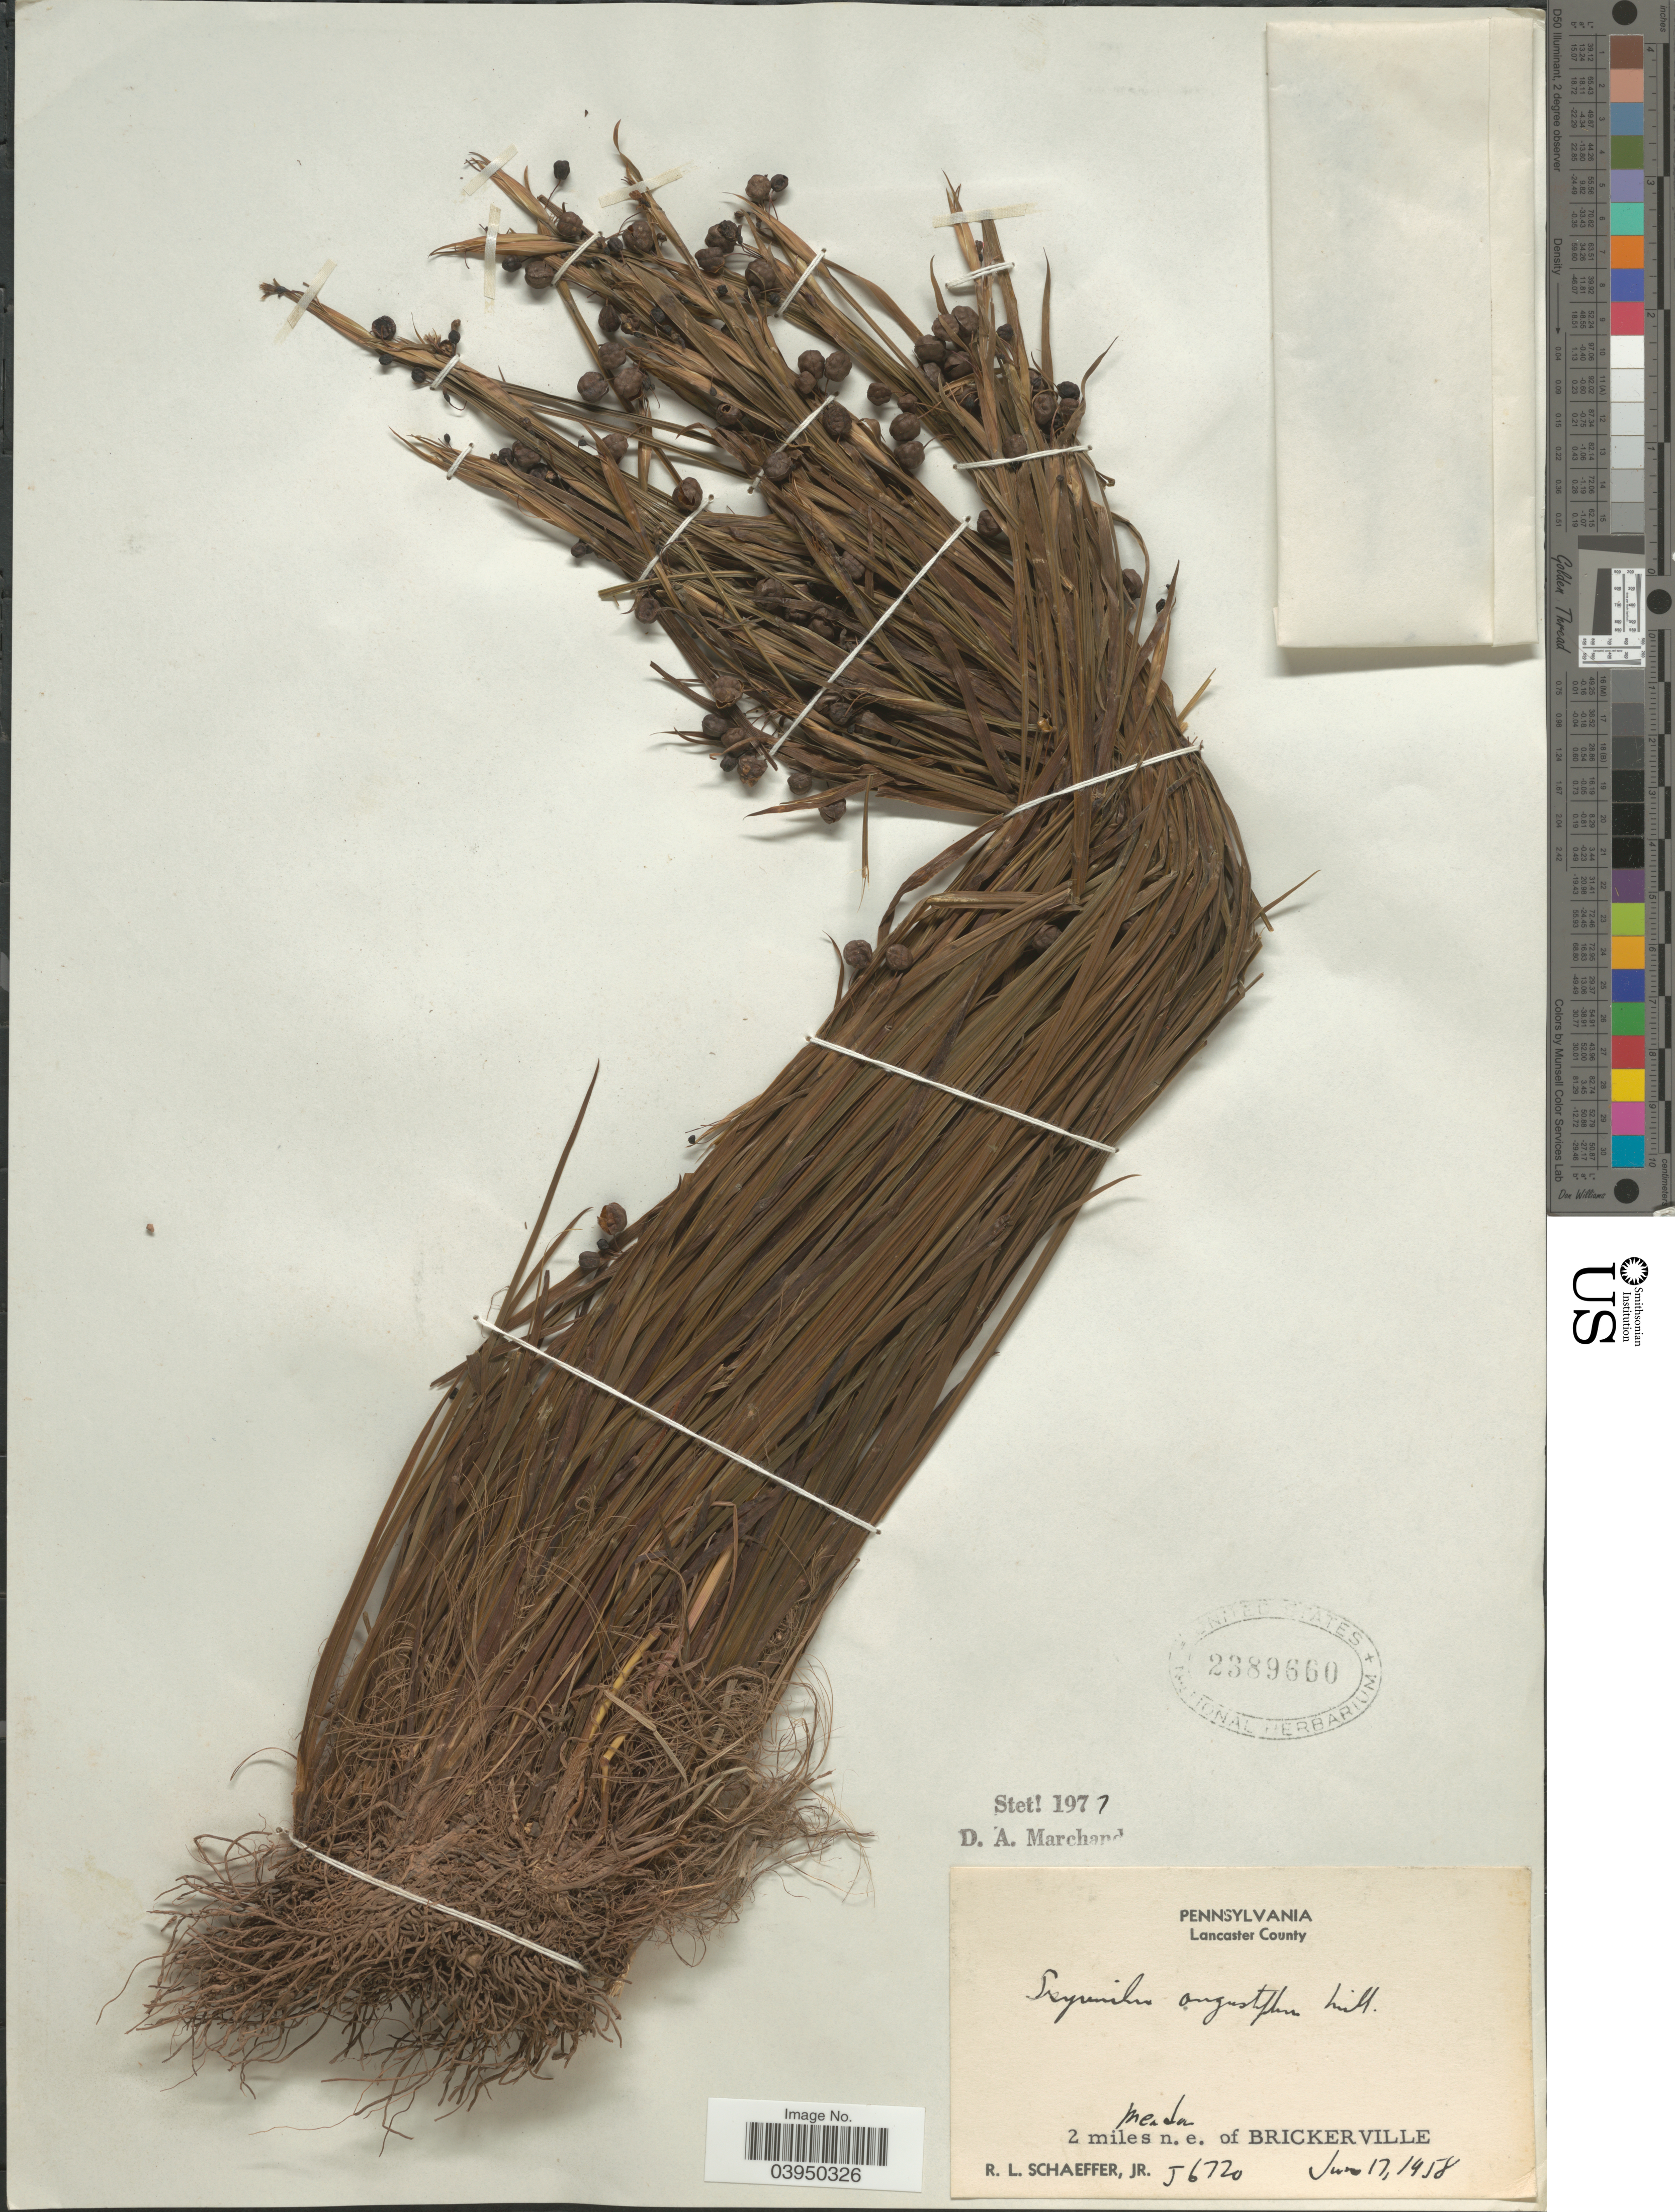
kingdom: Plantae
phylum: Tracheophyta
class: Liliopsida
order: Asparagales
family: Iridaceae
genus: Sisyrinchium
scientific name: Sisyrinchium angustifolium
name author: Mill.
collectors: R. L. Schaeffer Jr.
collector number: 56720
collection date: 1958-06-17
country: United States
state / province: Pennsylvania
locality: Lancaster County. 2 miles n. e. of Brickerville.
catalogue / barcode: US 2389660